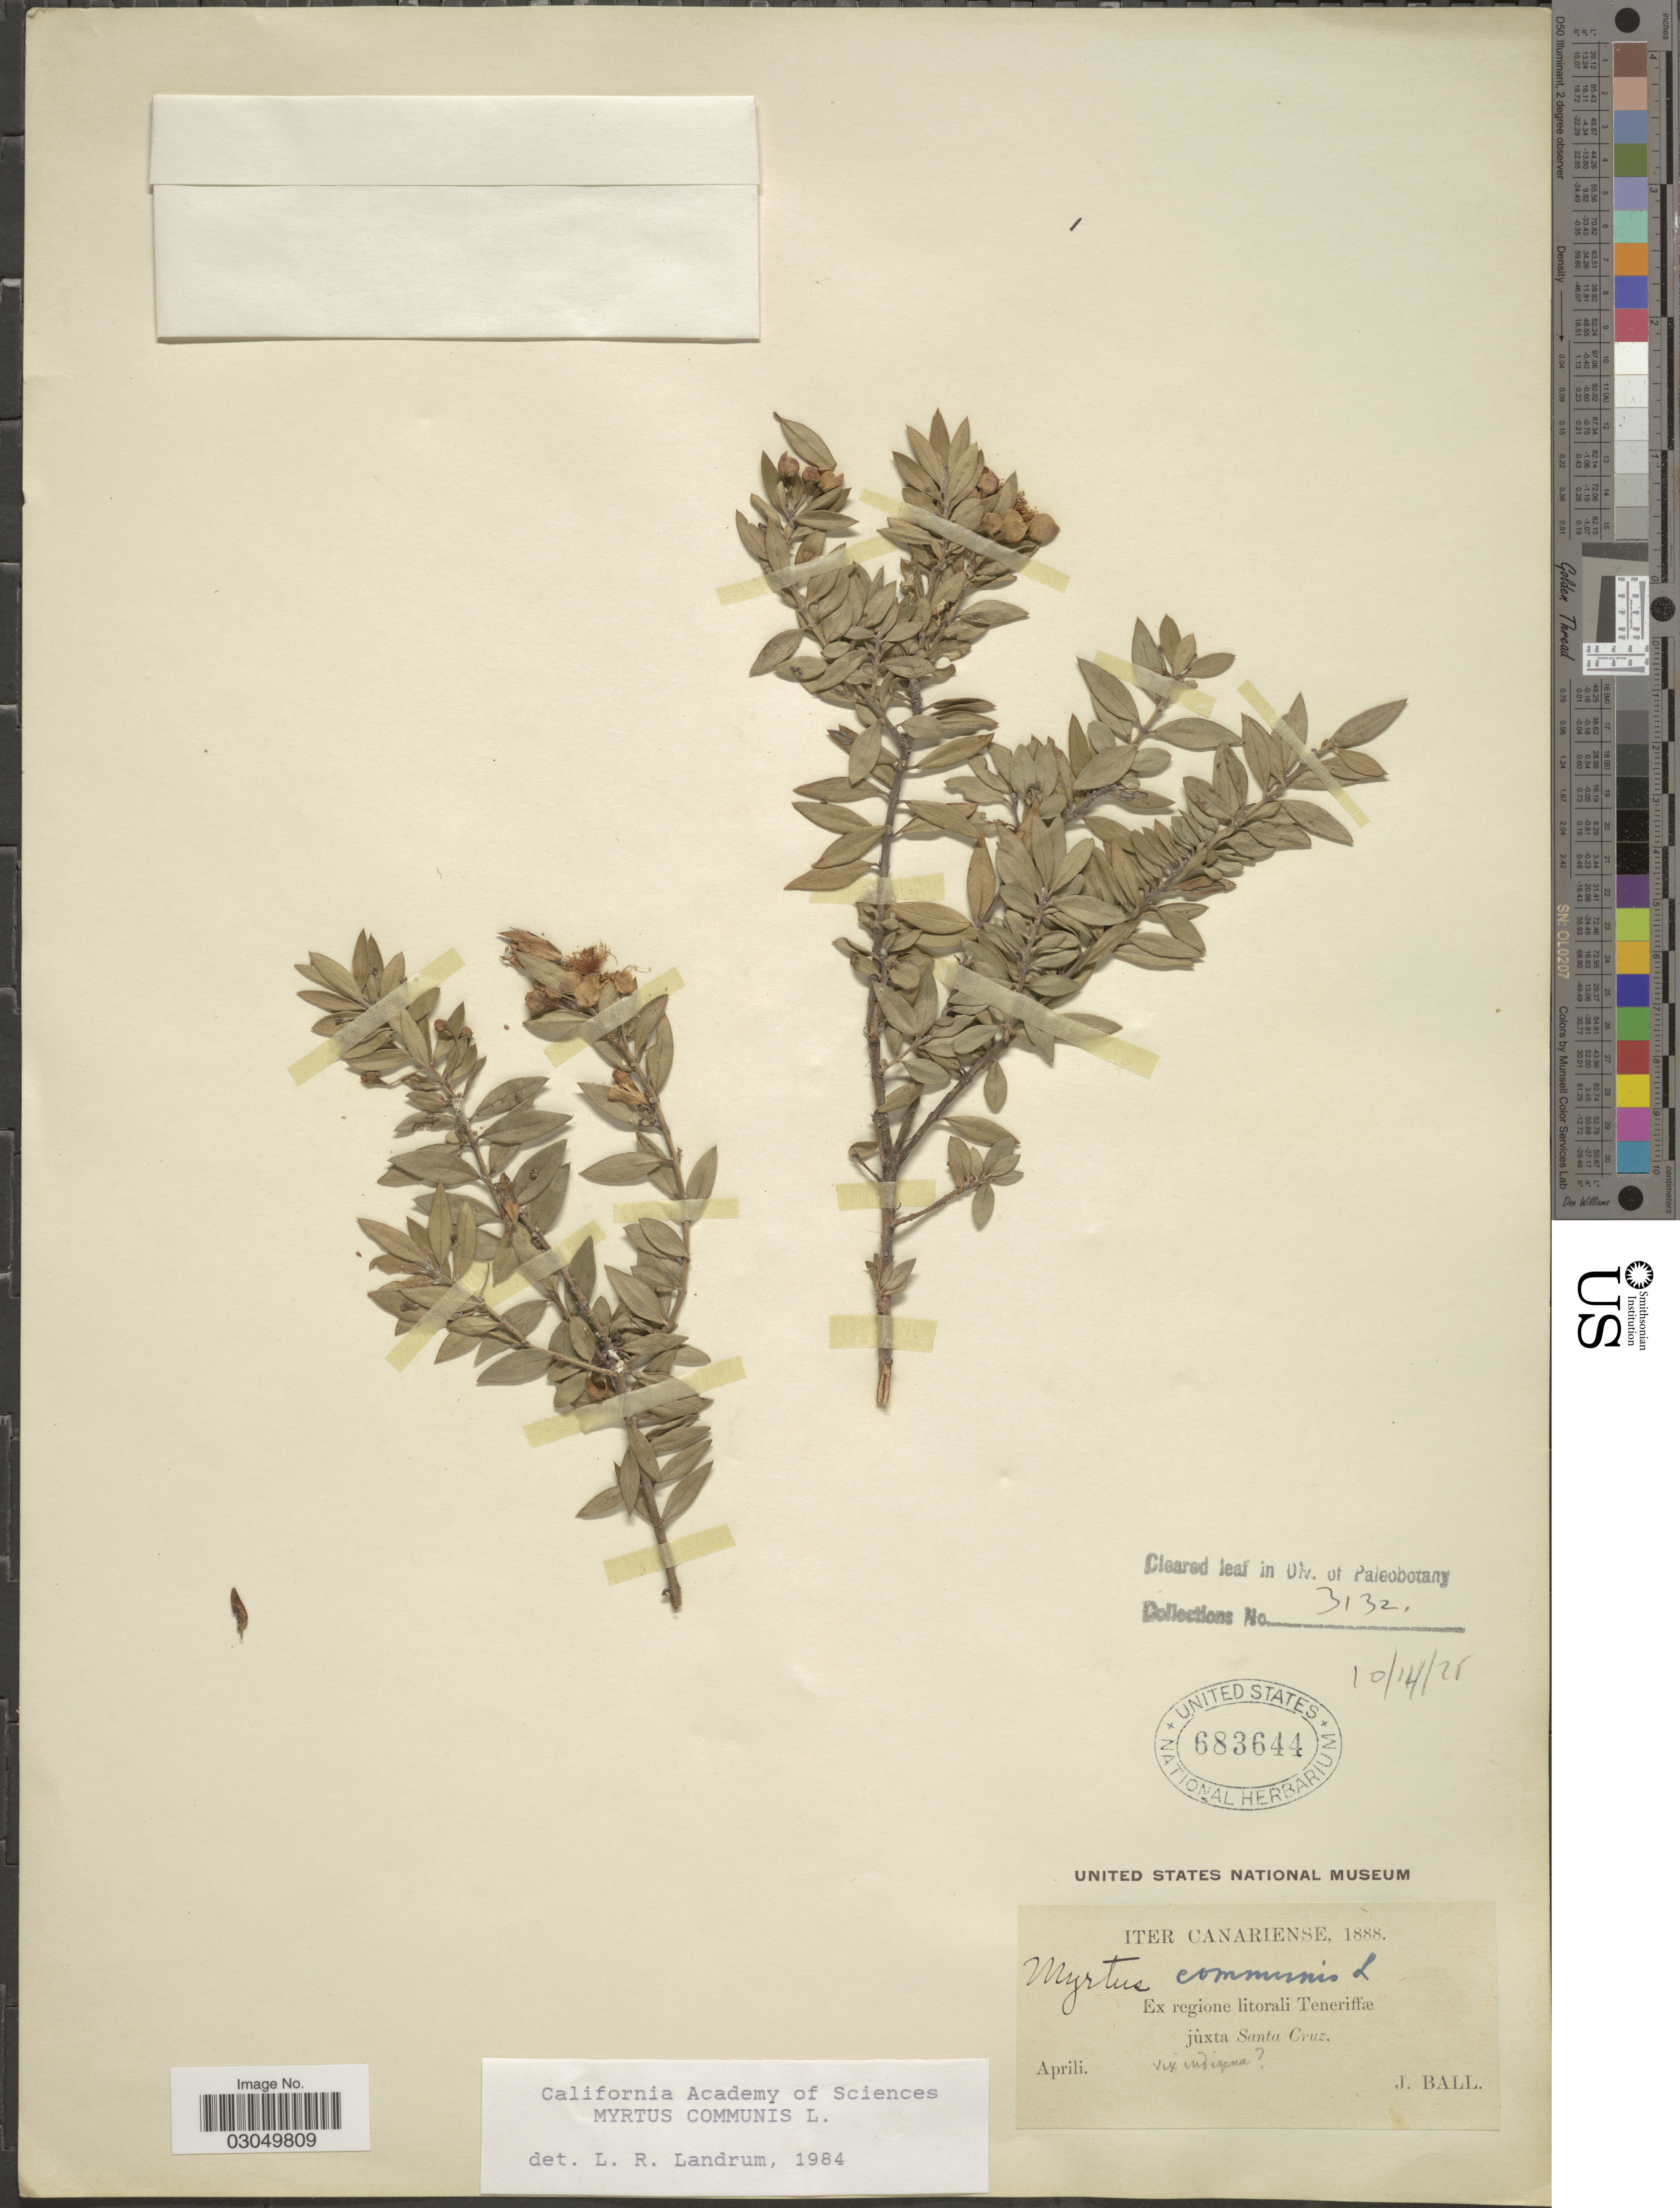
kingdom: Plantae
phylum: Tracheophyta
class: Magnoliopsida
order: Myrtales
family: Myrtaceae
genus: Myrtus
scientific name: Myrtus communis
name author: L.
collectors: J. Ball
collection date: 1888-04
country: Spain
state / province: Canarias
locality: Canariense. Ex regione litorali Teneriffæ juxta Santa Cruz.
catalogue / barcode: US 683644